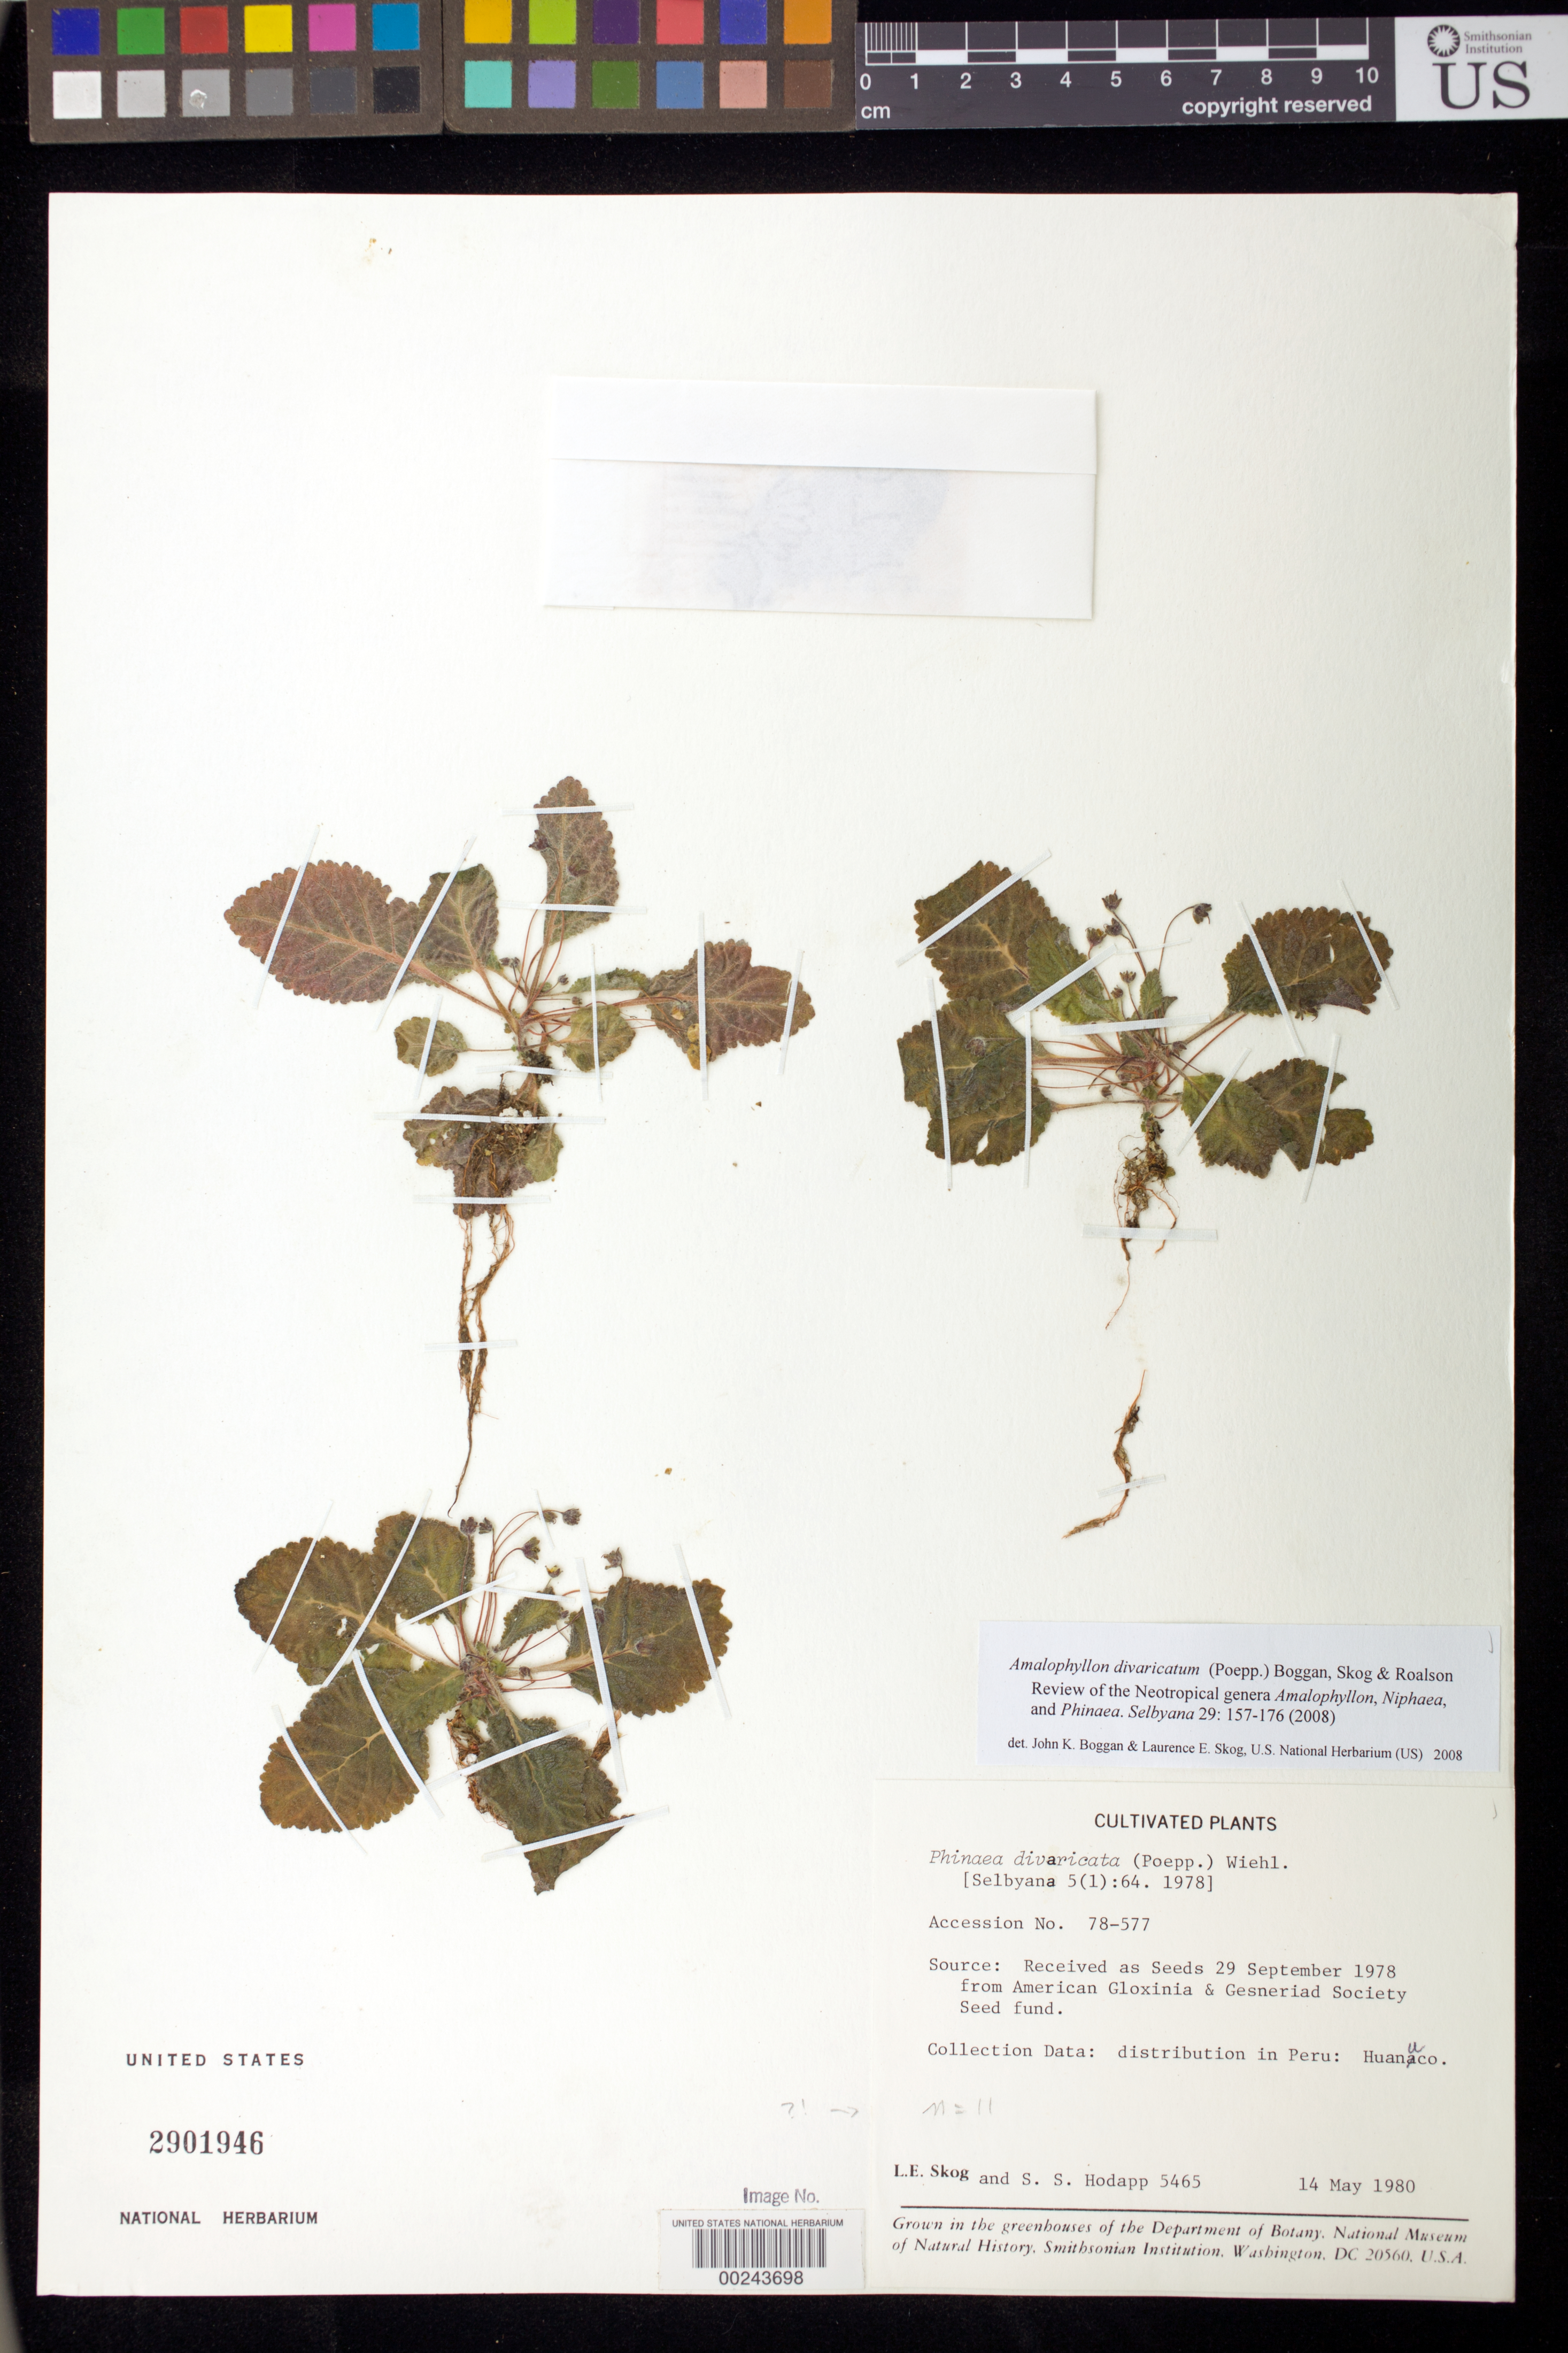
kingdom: Plantae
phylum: Tracheophyta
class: Magnoliopsida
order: Lamiales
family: Gesneriaceae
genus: Amalophyllon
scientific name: Amalophyllon divaricatum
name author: (Poepp.) Boggan et al.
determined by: Boggan, J. K.; Skog, L. E.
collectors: L. E. Skog & S. Hodapp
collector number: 5465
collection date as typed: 14 May 1980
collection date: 1980-05-14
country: Peru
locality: Grown in the greenhouses of the Dept. of Botany, National Museum of Natural HIstory, Smithsonian Institution, Washington, DC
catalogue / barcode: US 2901946